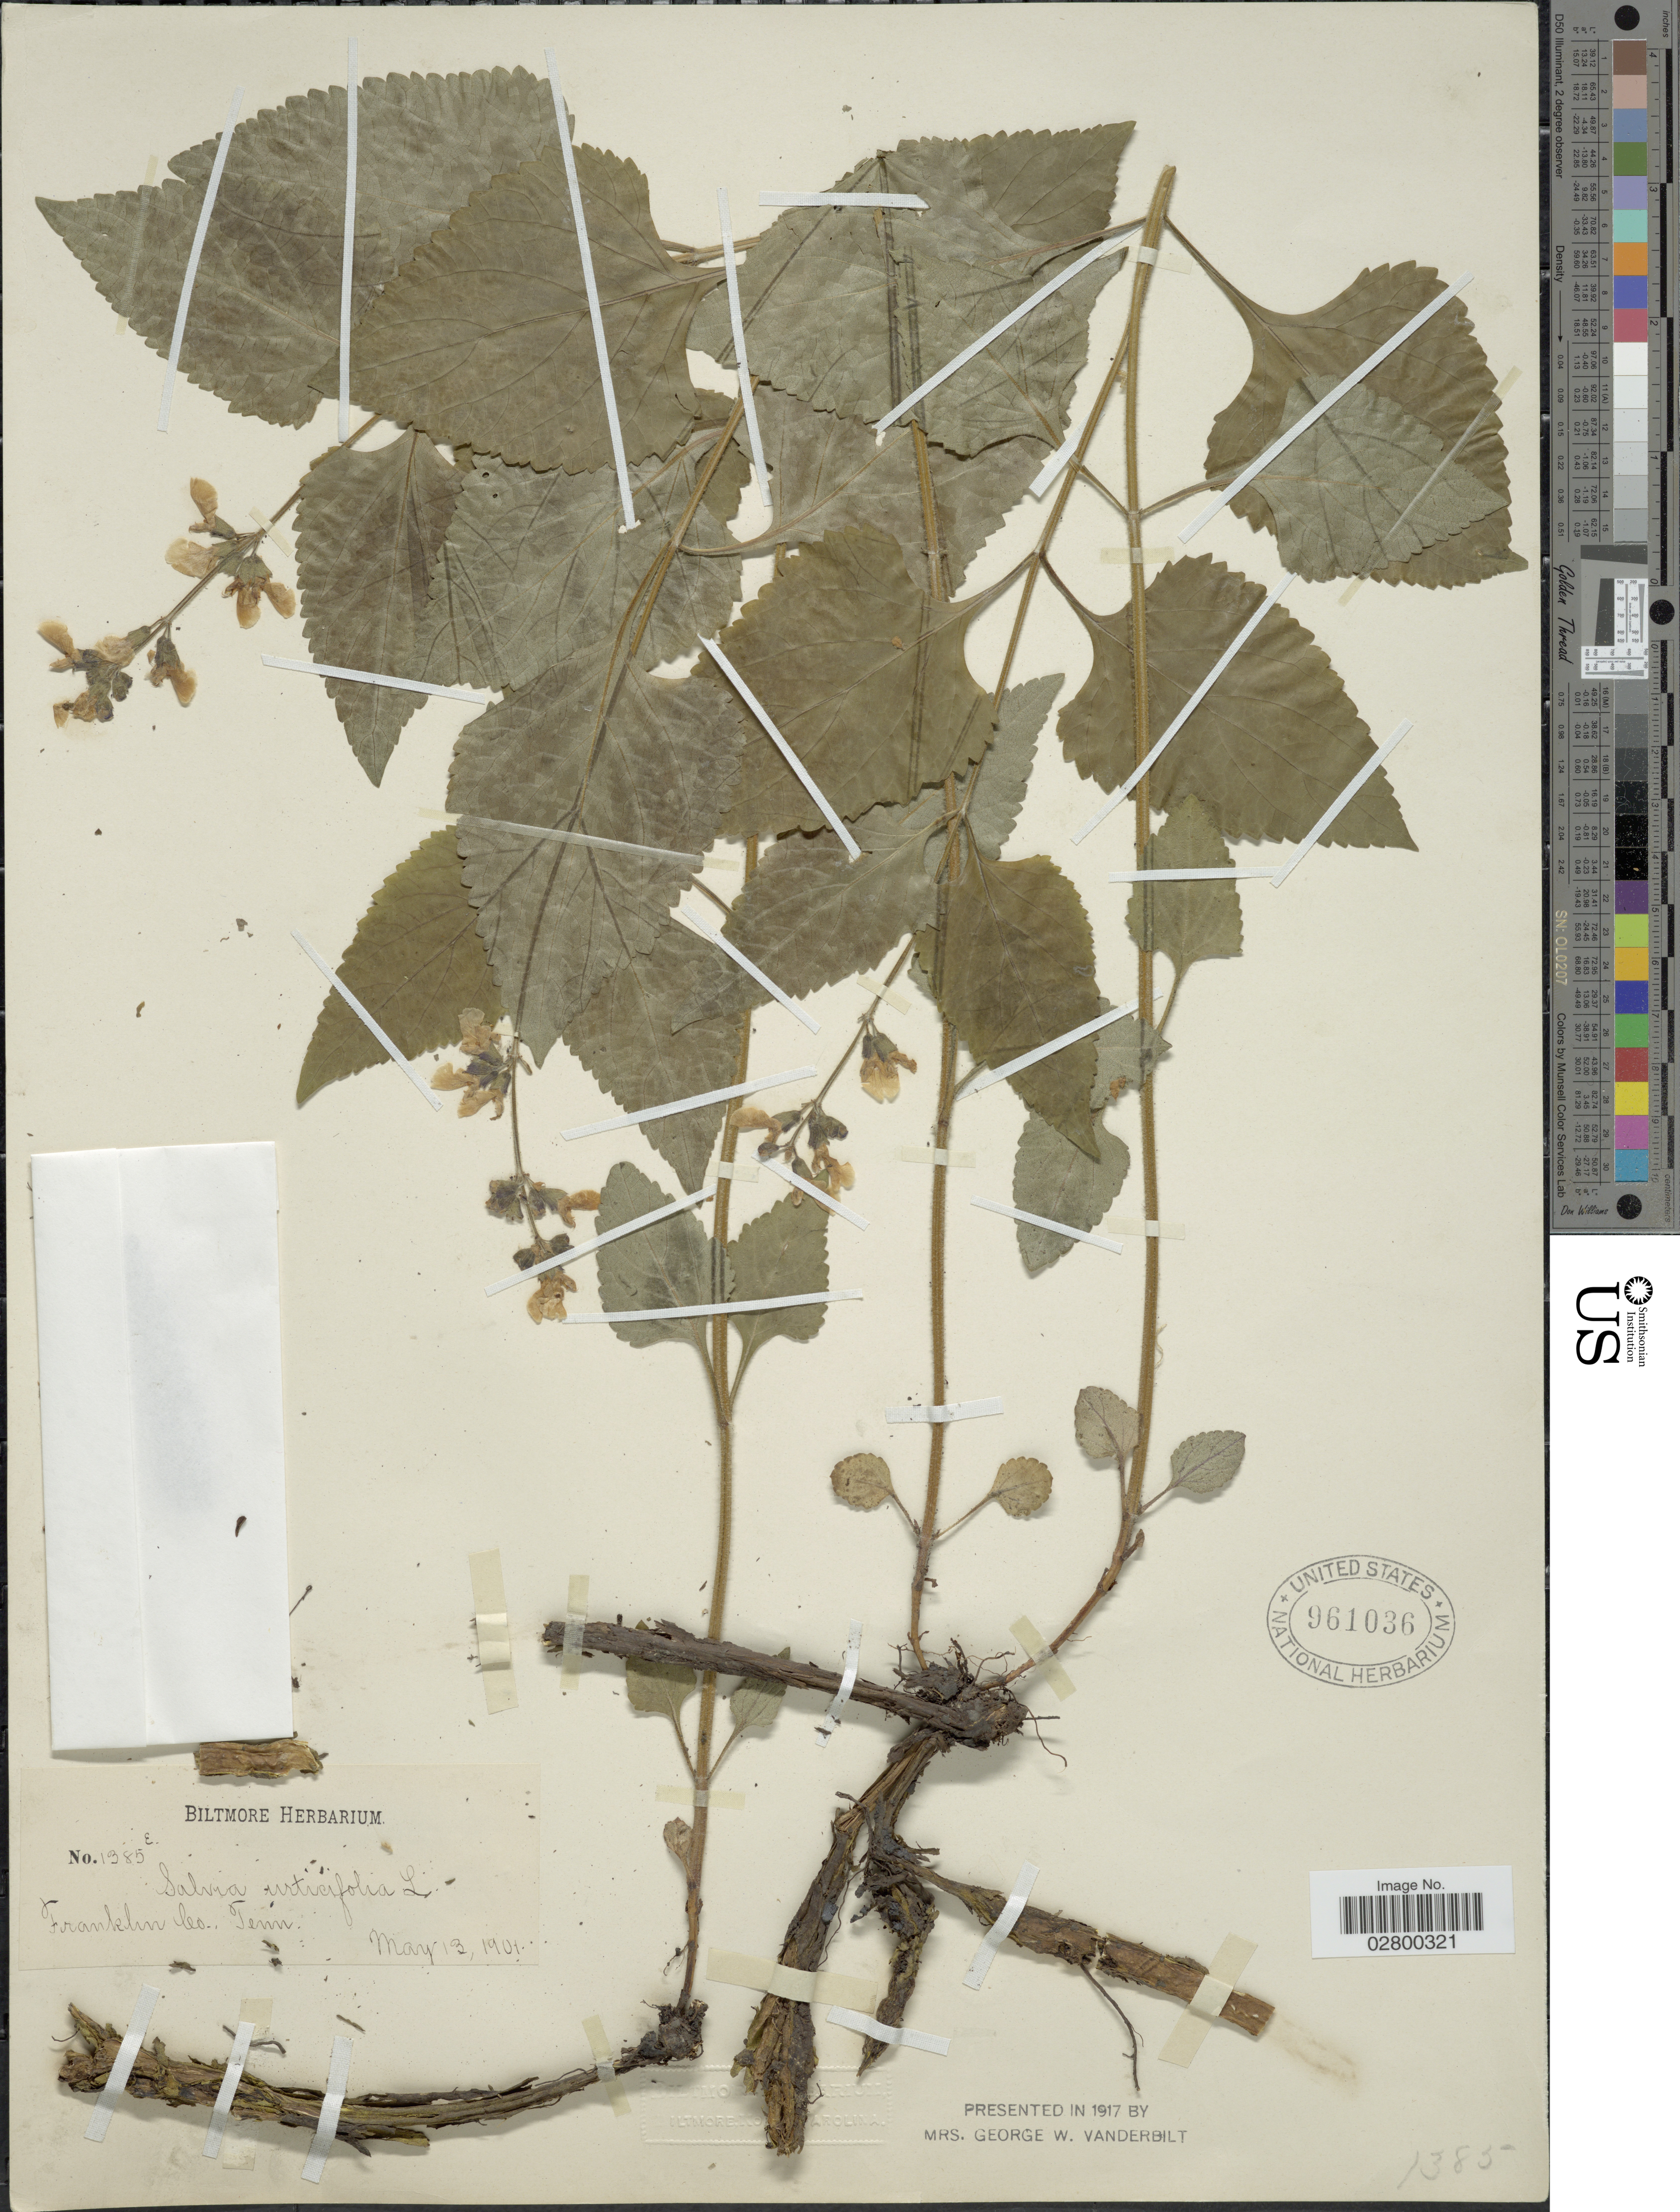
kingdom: Plantae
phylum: Tracheophyta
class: Magnoliopsida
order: Lamiales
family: Lamiaceae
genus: Salvia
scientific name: Salvia urticifolia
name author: L.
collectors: ex herb. Biltmore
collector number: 1385E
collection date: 1901-05-13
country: United States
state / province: Tennessee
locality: Franklin Co., Tenn.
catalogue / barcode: US 961036